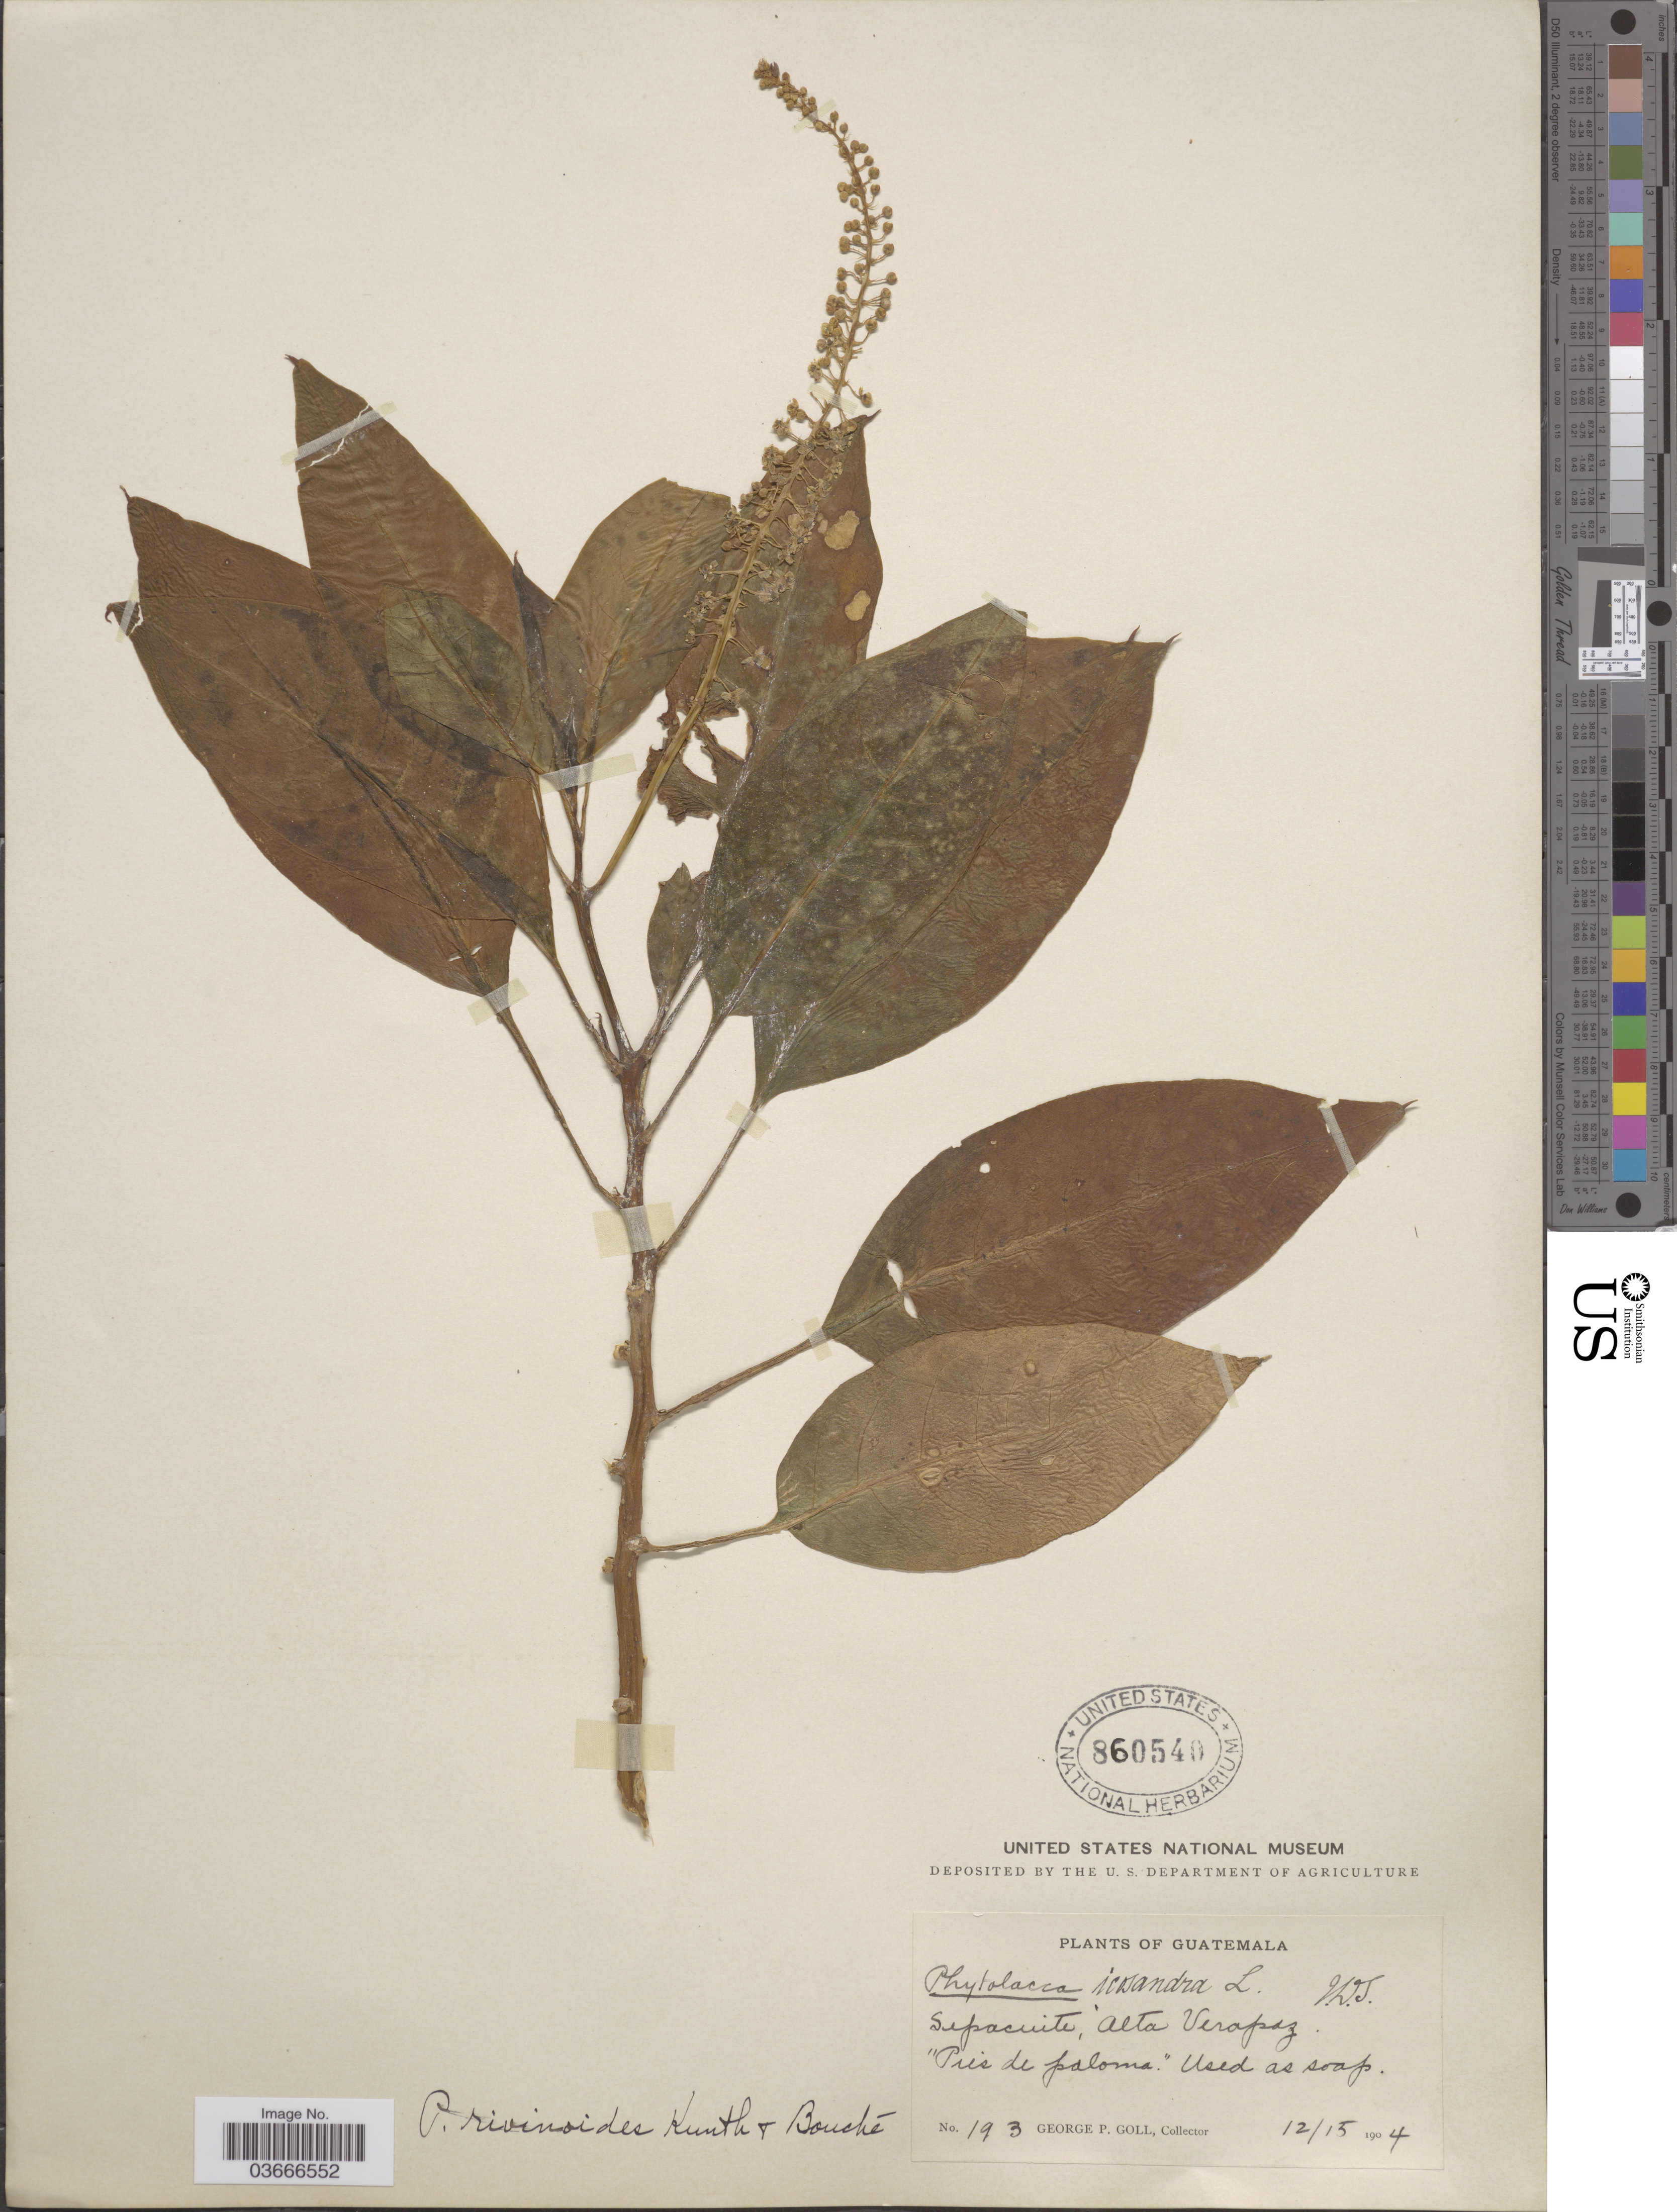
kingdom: Plantae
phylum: Tracheophyta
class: Magnoliopsida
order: Caryophyllales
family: Phytolaccaceae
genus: Phytolacca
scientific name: Phytolacca rivinoides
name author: Kunth & C.D. Bouché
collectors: G. P. Goll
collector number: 193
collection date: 1904-12-15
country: Guatemala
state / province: Alta Verapaz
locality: Sepacuite.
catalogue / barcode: US 860540